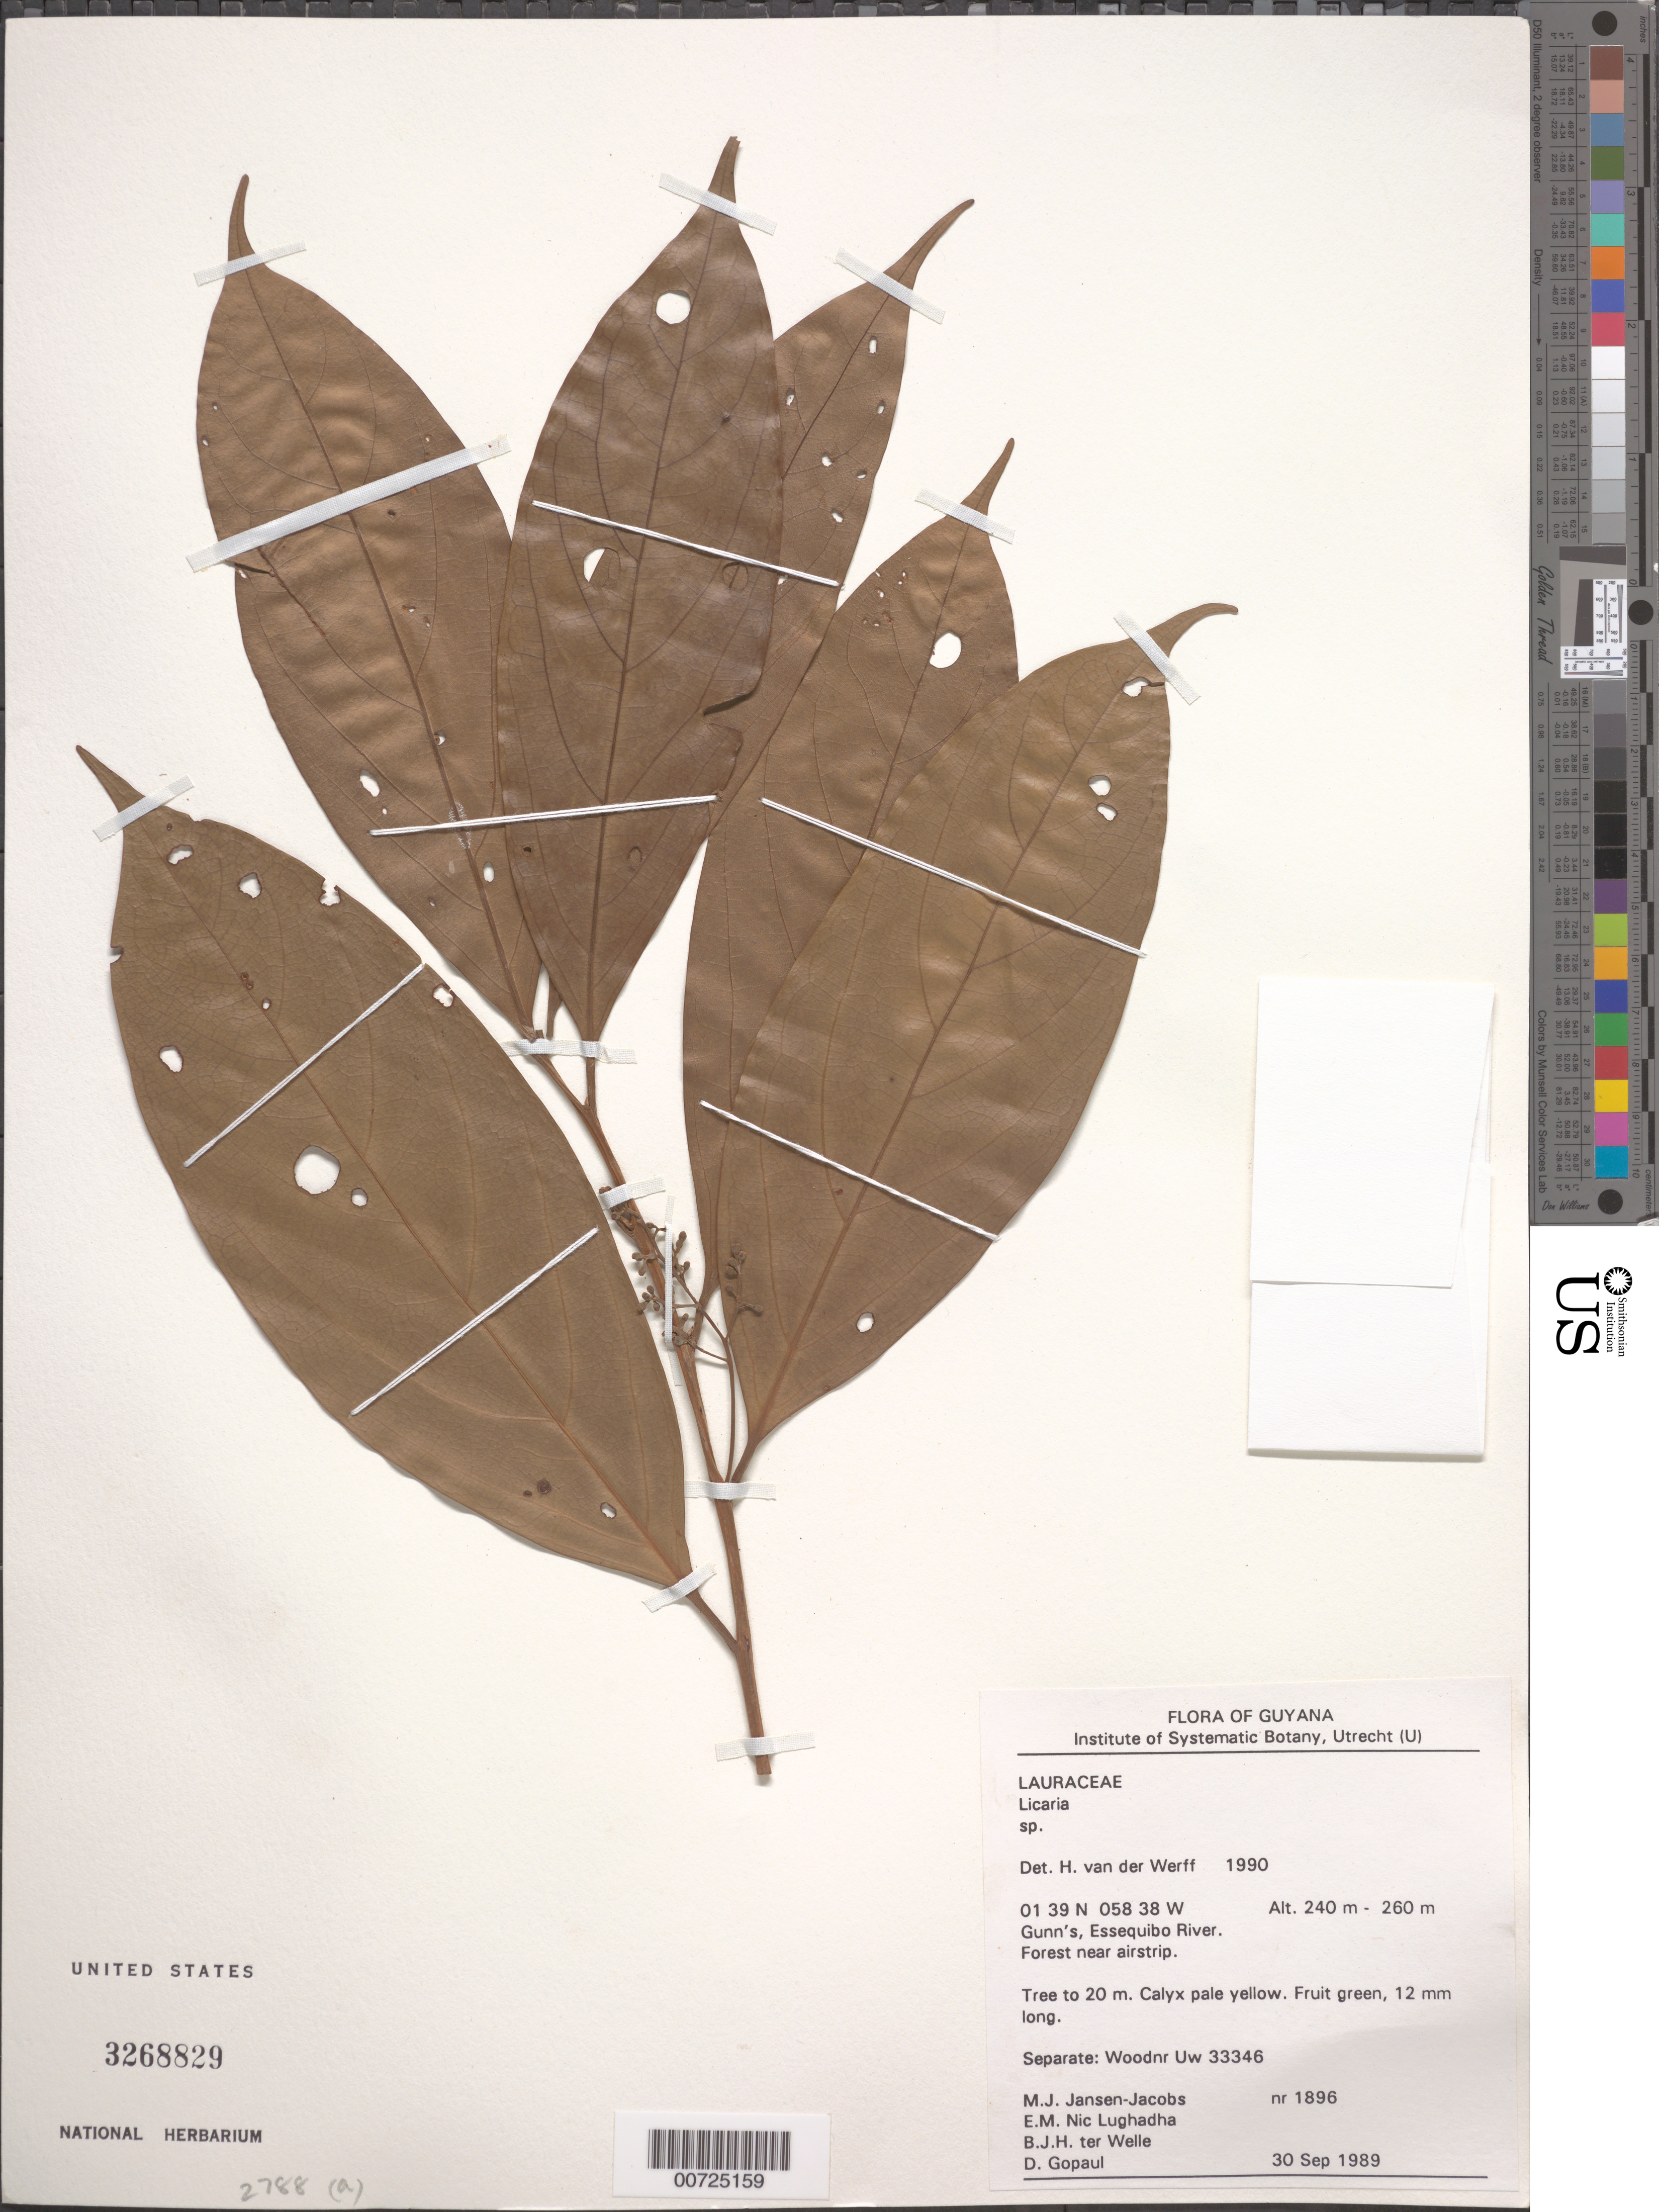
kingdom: Plantae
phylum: Tracheophyta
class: Magnoliopsida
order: Laurales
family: Lauraceae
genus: Licaria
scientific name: Licaria sp.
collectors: M. J. Jansen-Jacobs, E. Nic Lughadha, B. Welle & D. Gopaul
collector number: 1896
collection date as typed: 30-Sep-89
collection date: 1989-09-30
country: Guyana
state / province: U. Takutu-U. Essequibo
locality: Gunn's, Essequibo River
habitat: Forest near airstrip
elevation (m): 240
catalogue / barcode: US 3268829